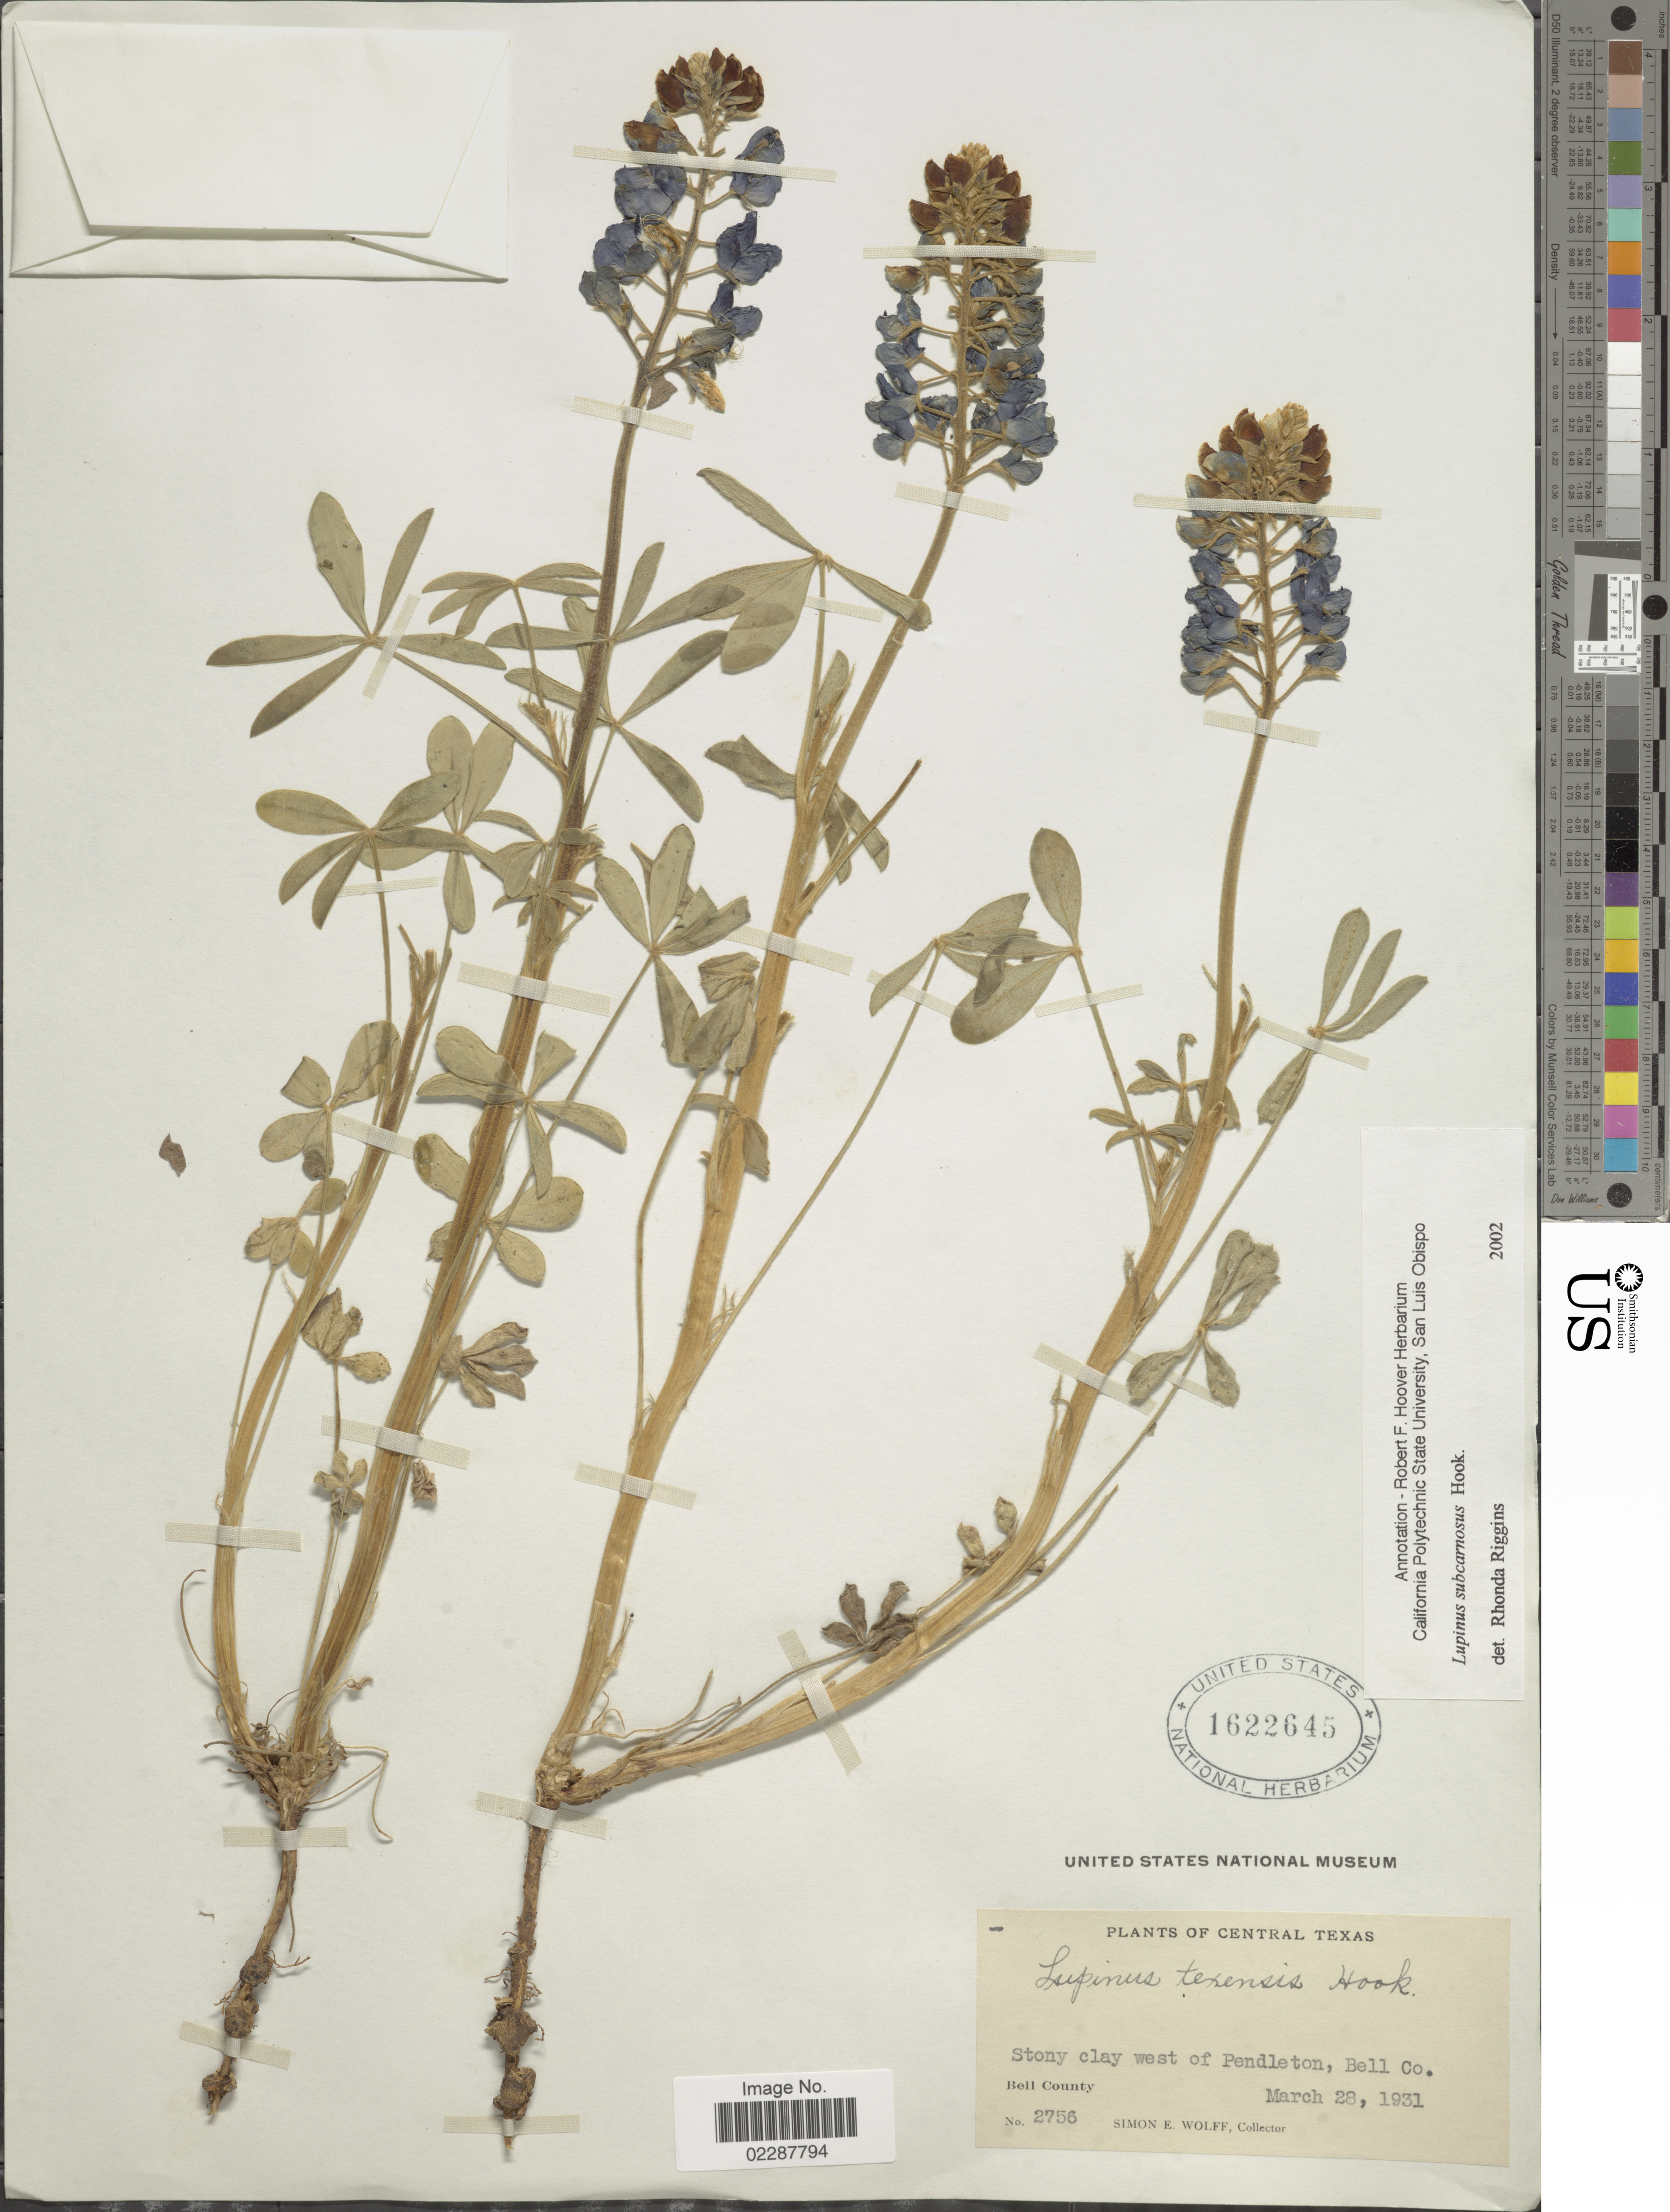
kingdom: Plantae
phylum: Tracheophyta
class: Magnoliopsida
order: Fabales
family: Fabaceae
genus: Lupinus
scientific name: Lupinus subcarnosus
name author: Hook.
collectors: S. E. Wolff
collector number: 2756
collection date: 1931-03-28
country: United States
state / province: Texas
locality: Central Texas, Stony clay west of Pendleton, Bell Co. Bell County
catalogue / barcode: US 1622645